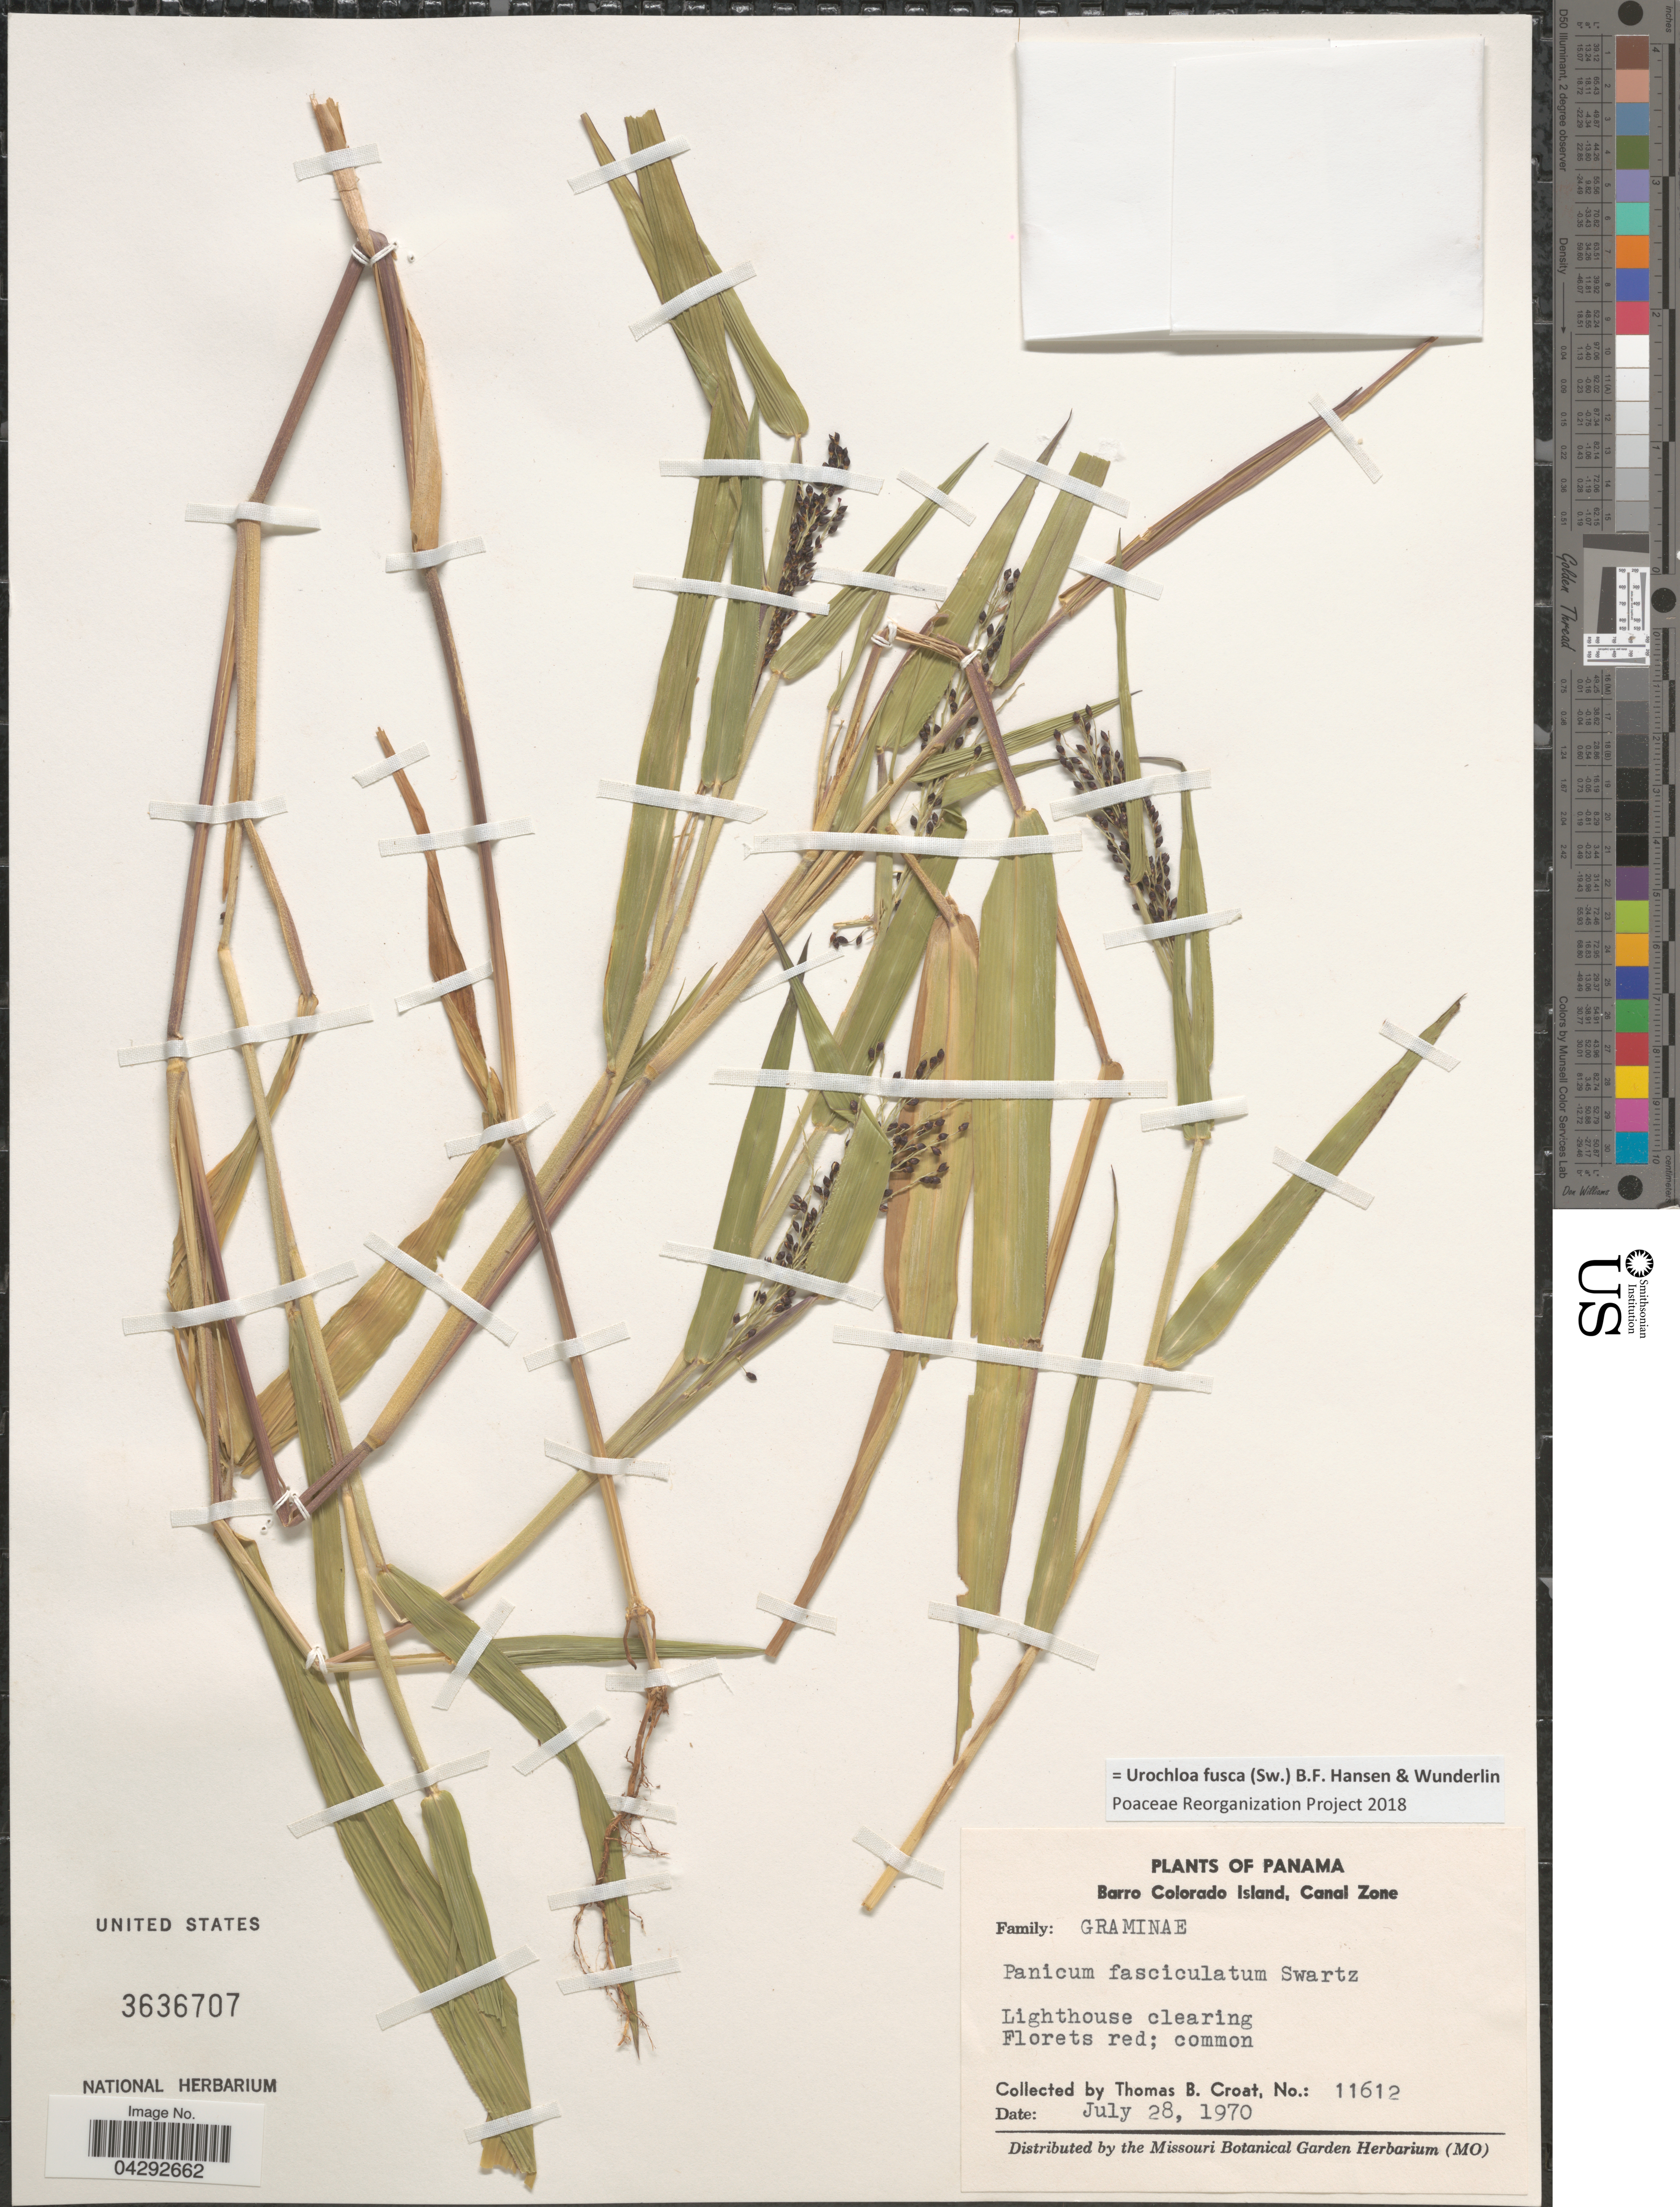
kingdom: Plantae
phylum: Tracheophyta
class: Liliopsida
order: Poales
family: Poaceae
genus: Urochloa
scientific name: Urochloa fusca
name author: (Sw.) B.F. Hansen & Wunderlin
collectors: T. B. Croat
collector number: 11612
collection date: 1970-07-28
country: Panama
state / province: Colón / Panamá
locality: Barro Colorado Island, Canal Zone.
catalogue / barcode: US 3636707